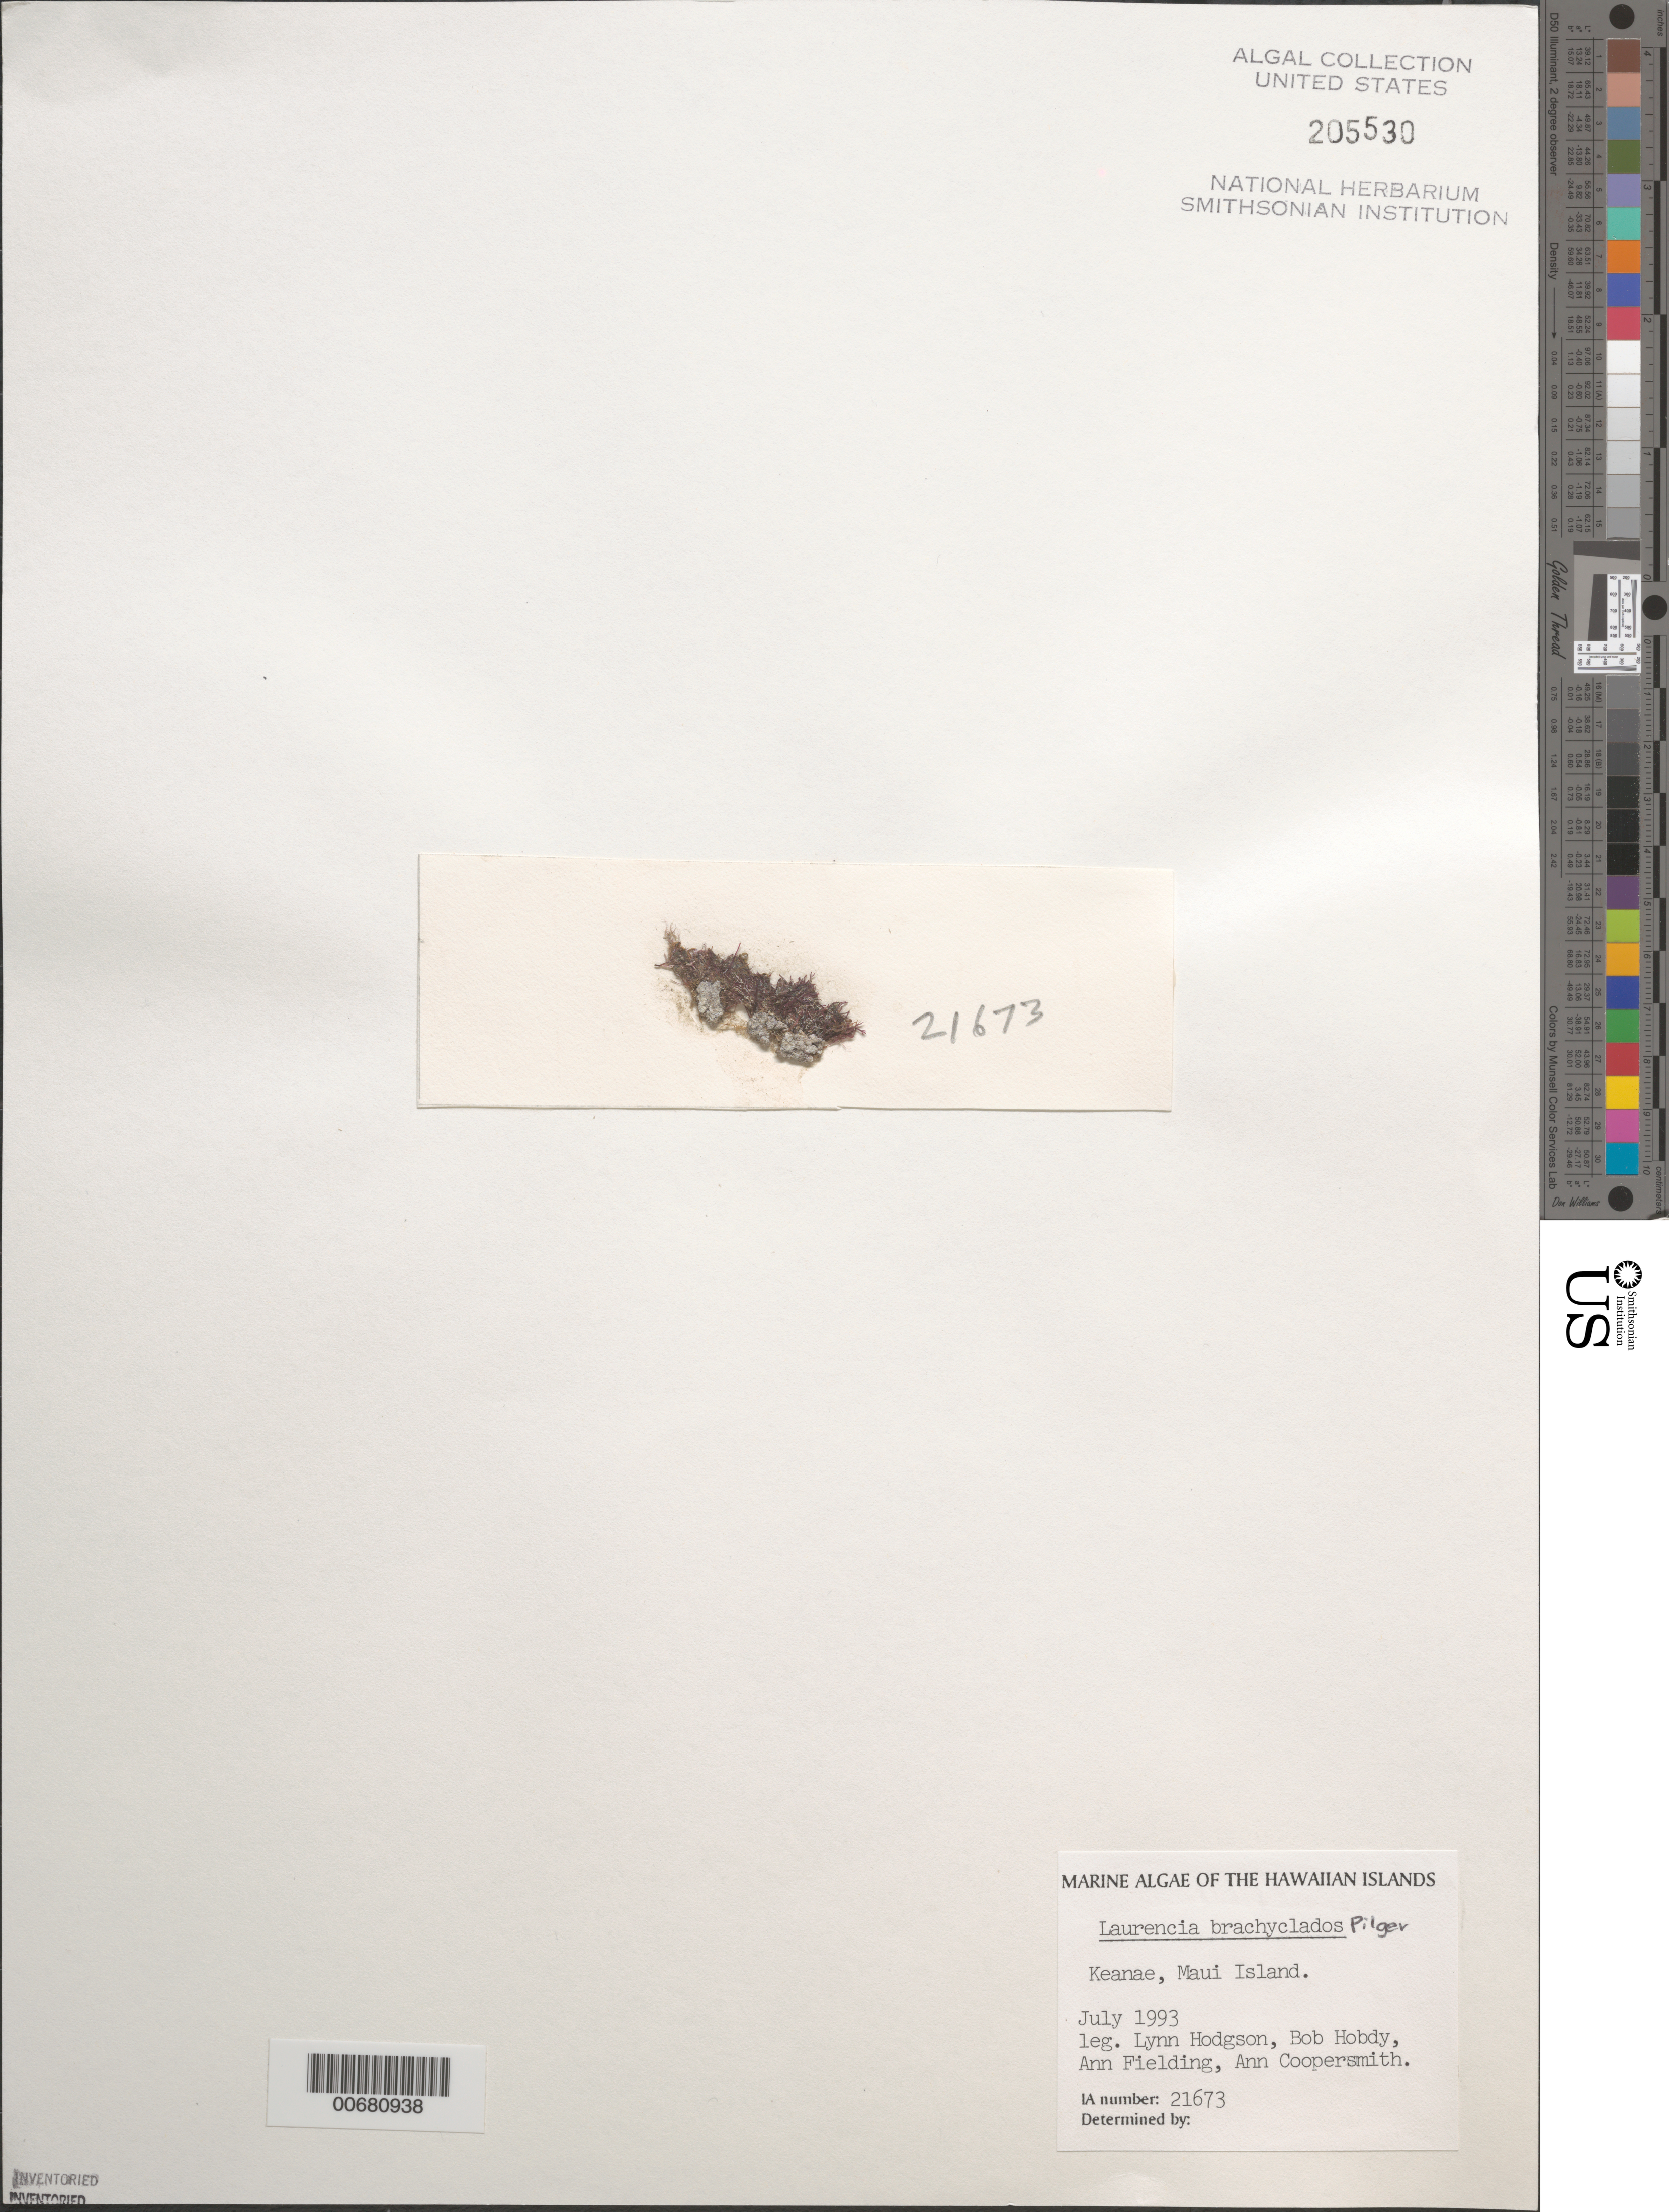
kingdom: Plantae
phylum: Rhodophyta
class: Florideophyceae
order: Ceramiales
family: Rhodomelaceae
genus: Laurencia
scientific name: Laurencia brachyclados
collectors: L. M. Hodgson, B. Hobdy, A. Fielding & A. Coopersmith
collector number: IAA 21673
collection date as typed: Jul 1993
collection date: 1993-07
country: United States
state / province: Hawaii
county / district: Maui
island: Maui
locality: Keanae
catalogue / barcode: US 205530